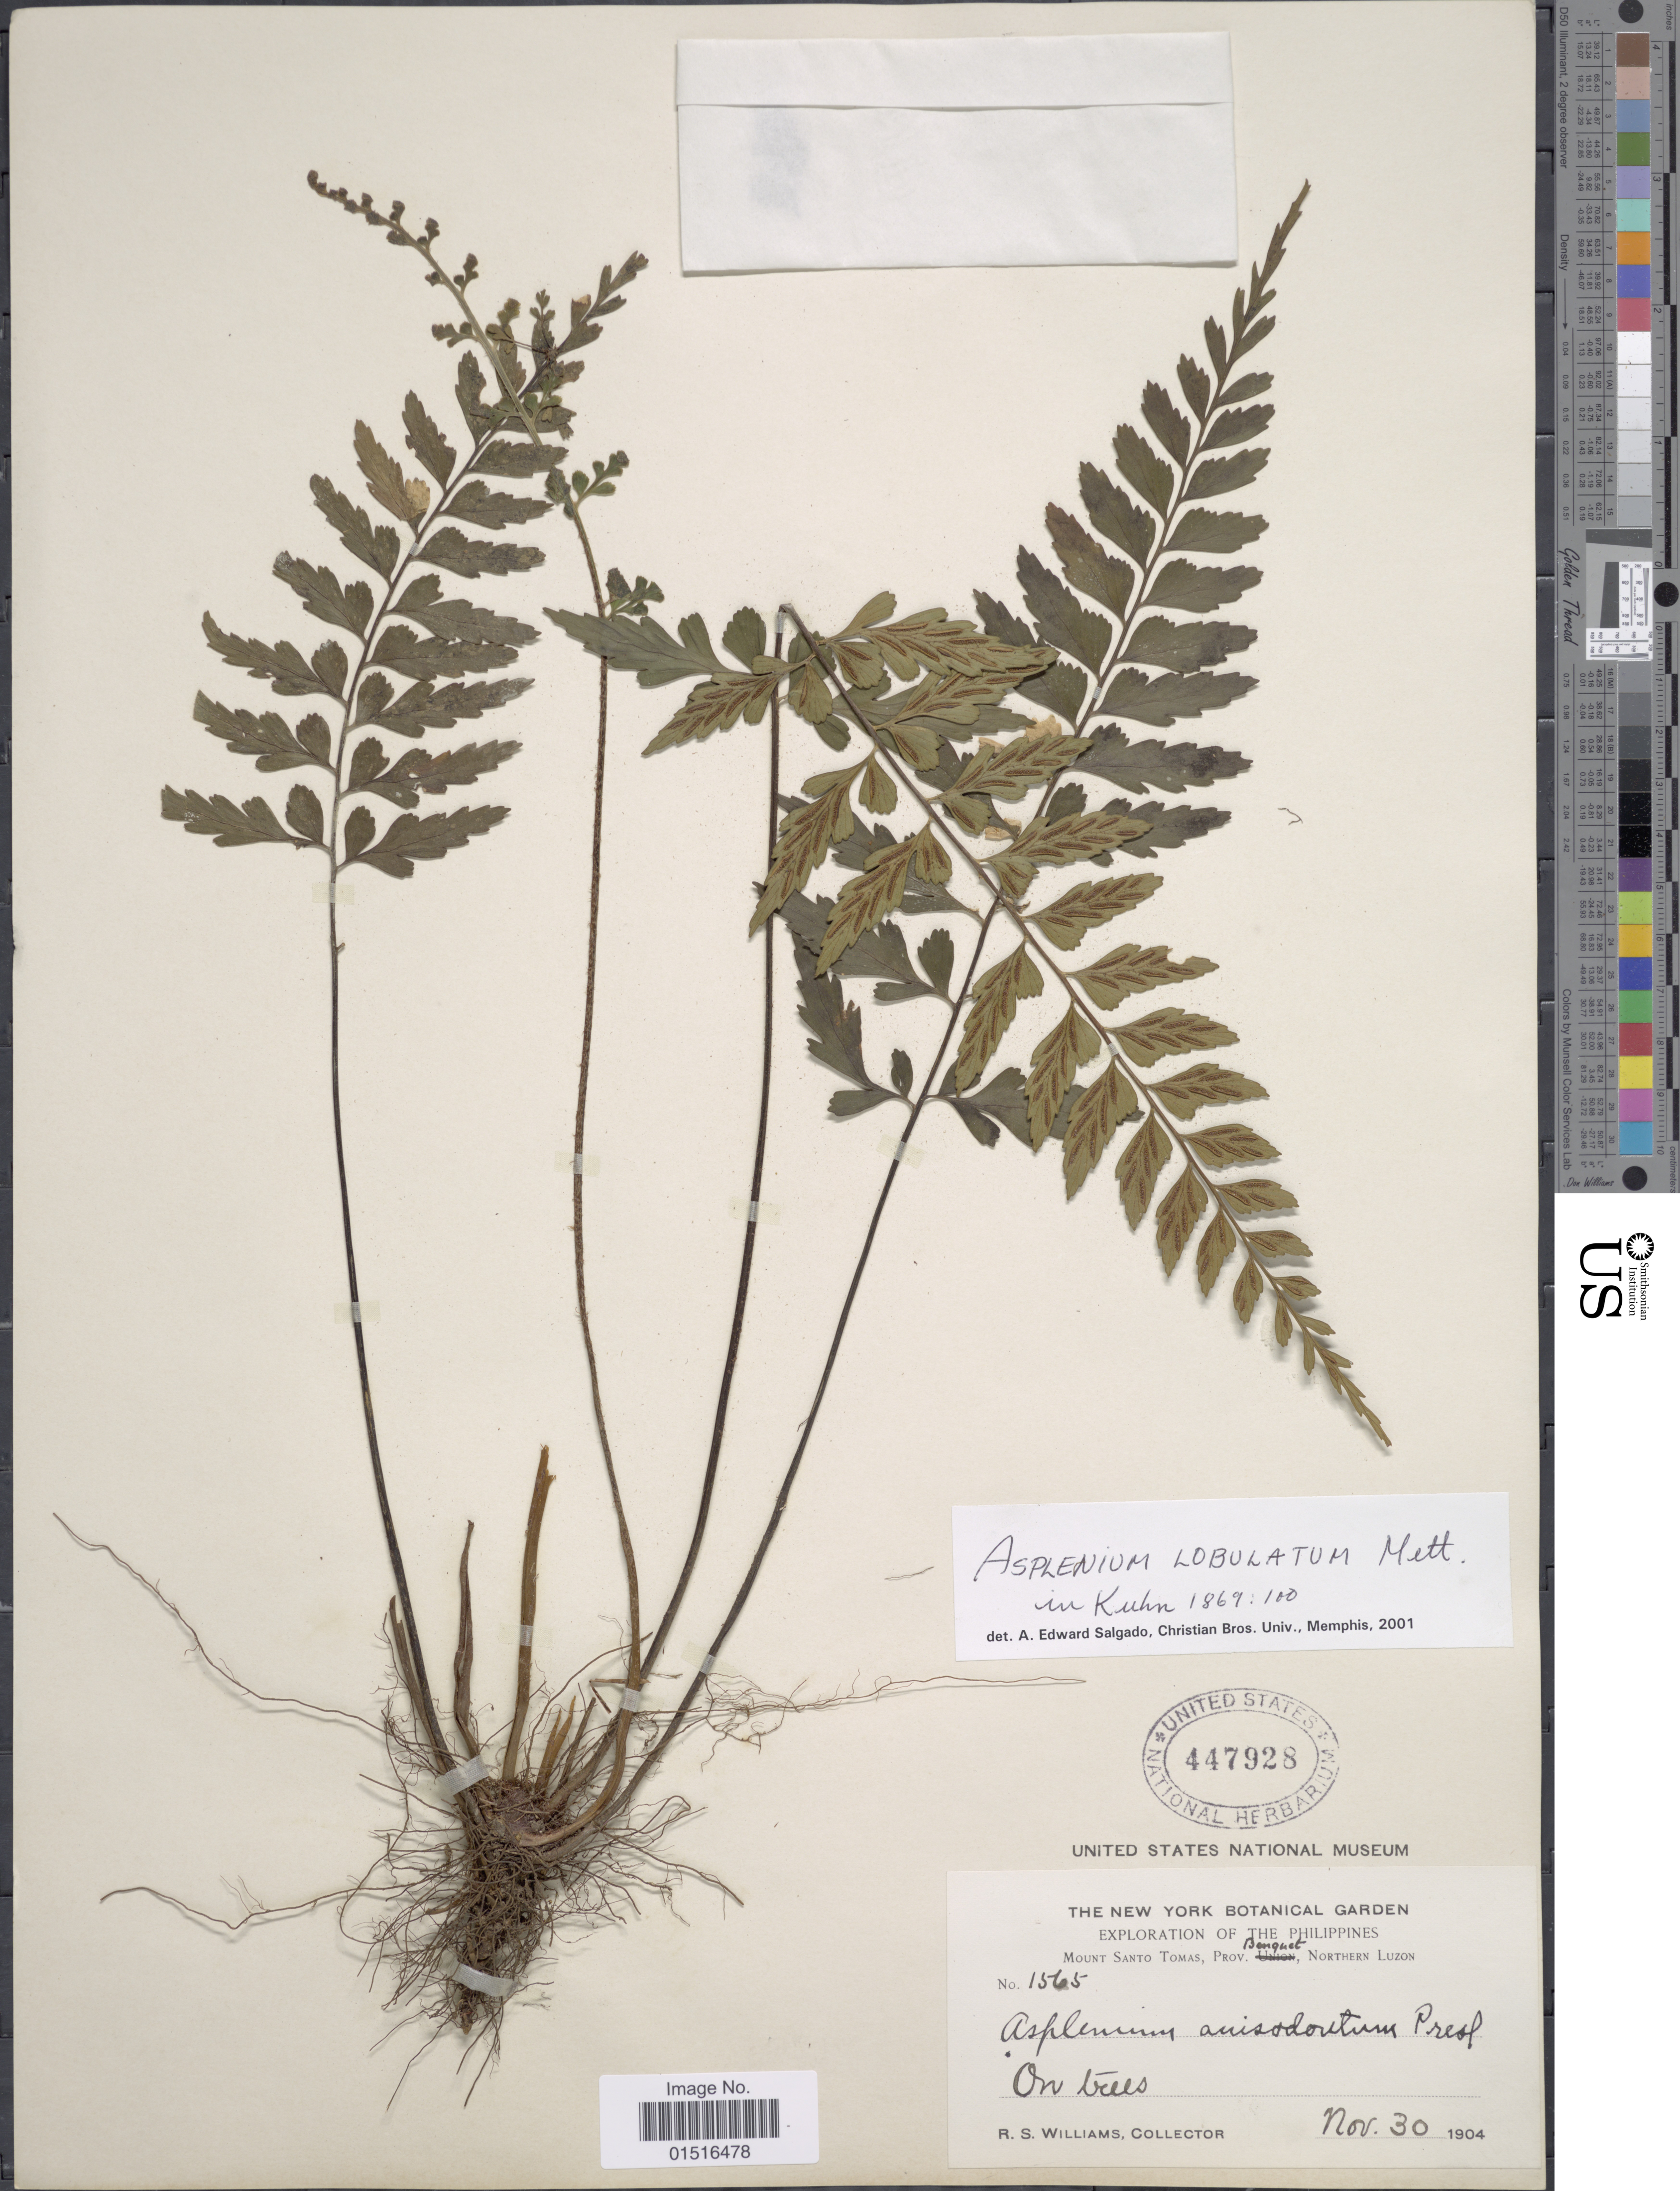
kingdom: Plantae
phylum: Tracheophyta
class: Polypodiopsida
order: Polypodiales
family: Aspleniaceae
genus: Asplenium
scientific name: Asplenium lobulatum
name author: Mett.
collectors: R. S. Williams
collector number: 1565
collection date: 1904-11-30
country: Philippines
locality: Mount Santo Tomas, Prov. Benguet, Northern Luzon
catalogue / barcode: US 447928